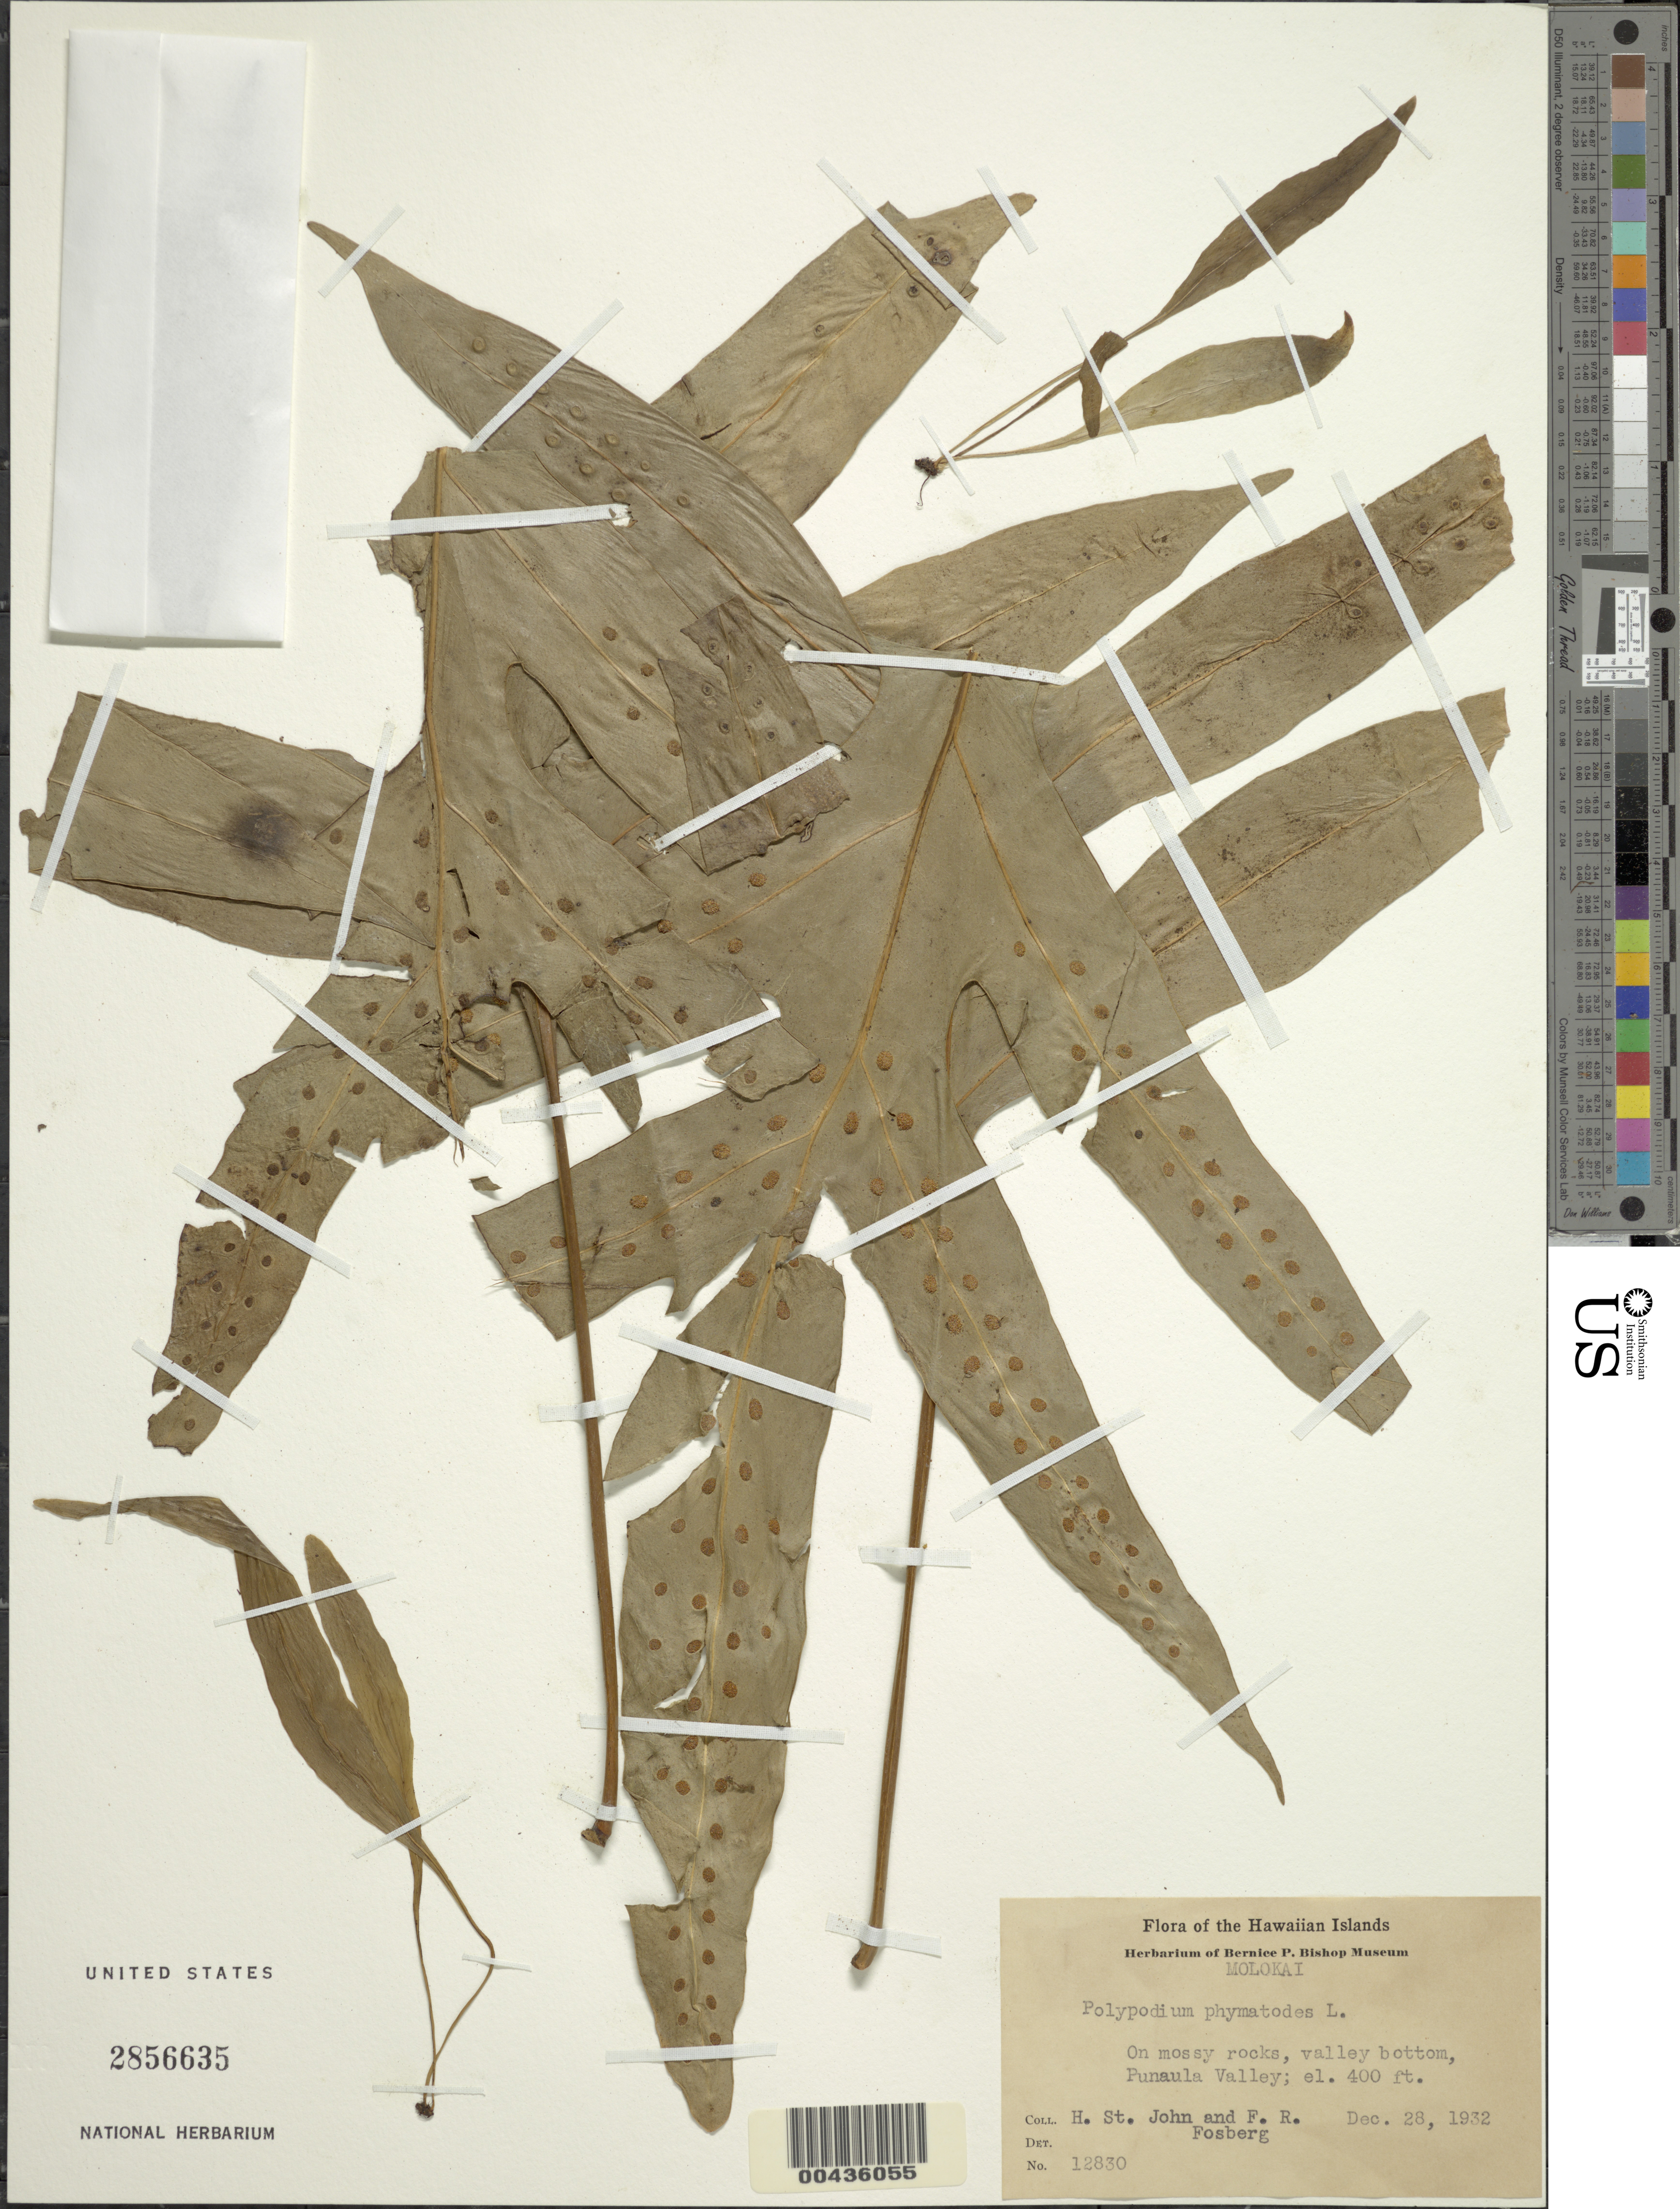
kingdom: Plantae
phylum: Tracheophyta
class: Polypodiopsida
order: Polypodiales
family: Polypodiaceae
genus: Polypodium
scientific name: Polypodium scolopendria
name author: Burm. f.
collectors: H. St. John & F. R. Fosberg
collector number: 12830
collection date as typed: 28 Dec 1932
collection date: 1932-12-28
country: United States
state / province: Hawaii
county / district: Maui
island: Moloka'i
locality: Punaula Valley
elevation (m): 122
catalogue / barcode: US 2856635